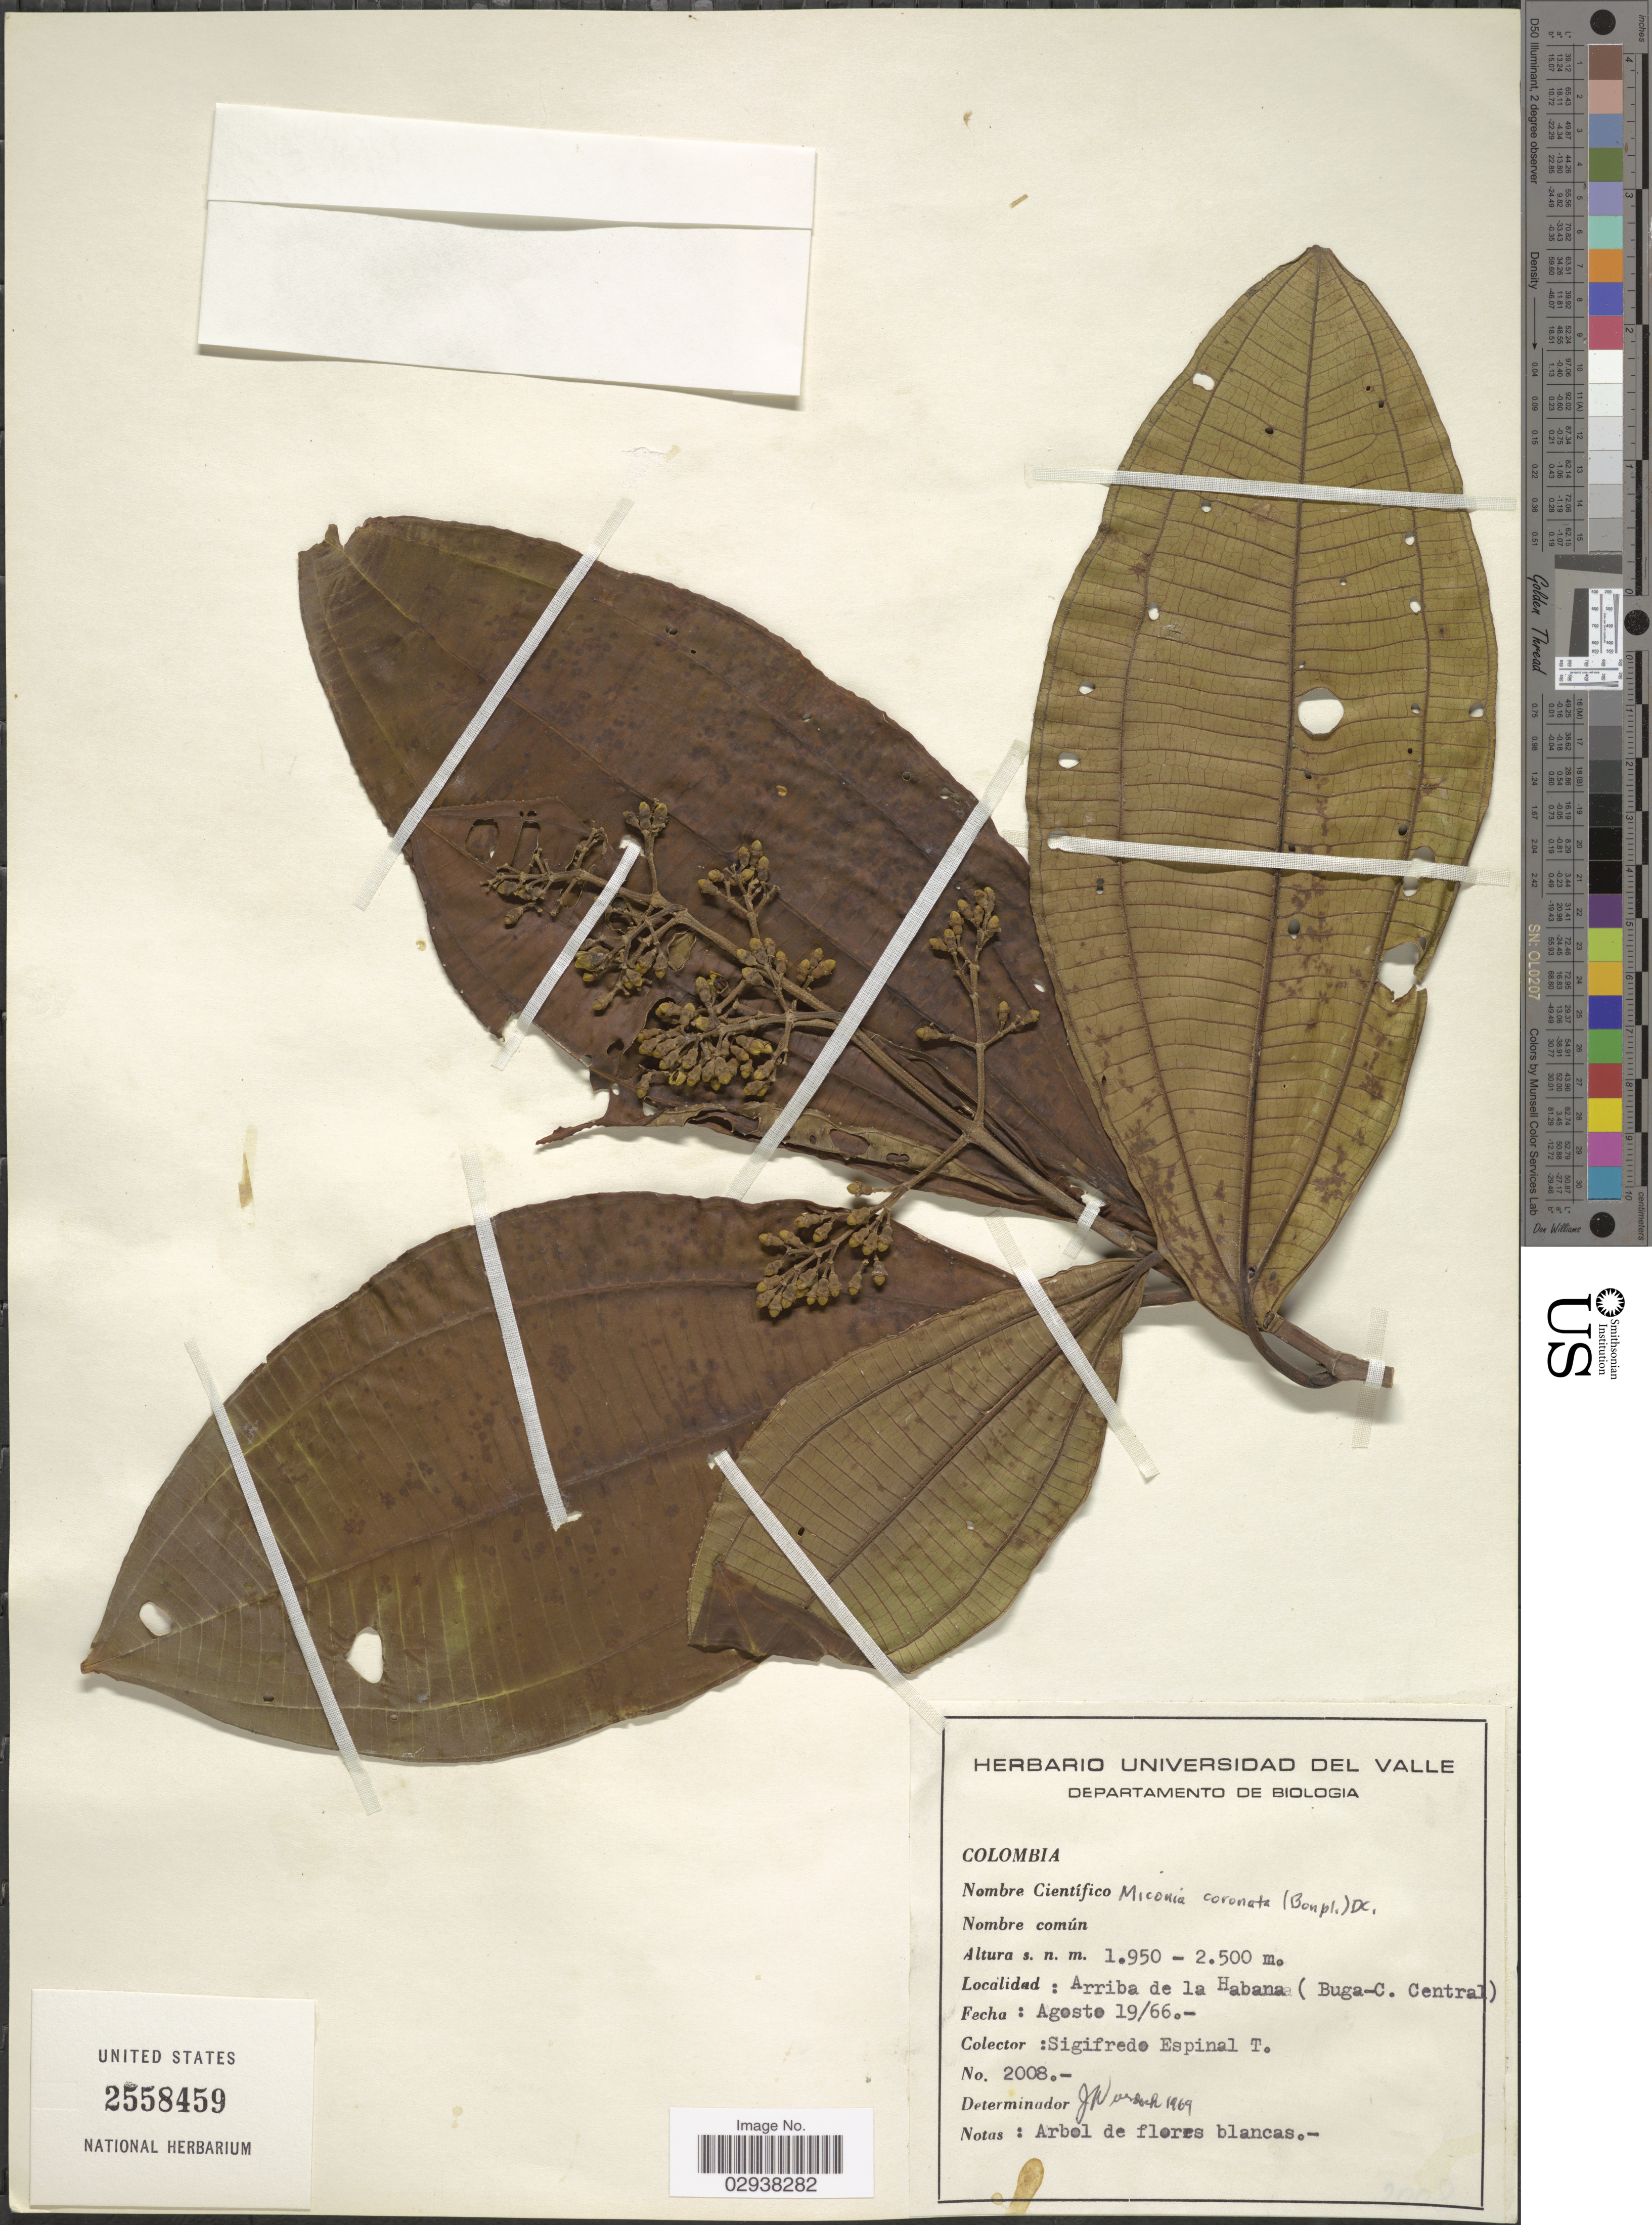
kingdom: Plantae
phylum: Tracheophyta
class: Magnoliopsida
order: Myrtales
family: Melastomataceae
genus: Miconia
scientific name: Miconia coronata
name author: (Bonpl.) DC.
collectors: S. Espinal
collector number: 2008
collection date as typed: Transcribed d/m/y: 19/8/66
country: Colombia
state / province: Valle del Cauca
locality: Arriba de la Habana (Buga-C. Central).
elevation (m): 1950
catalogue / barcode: US 2558459